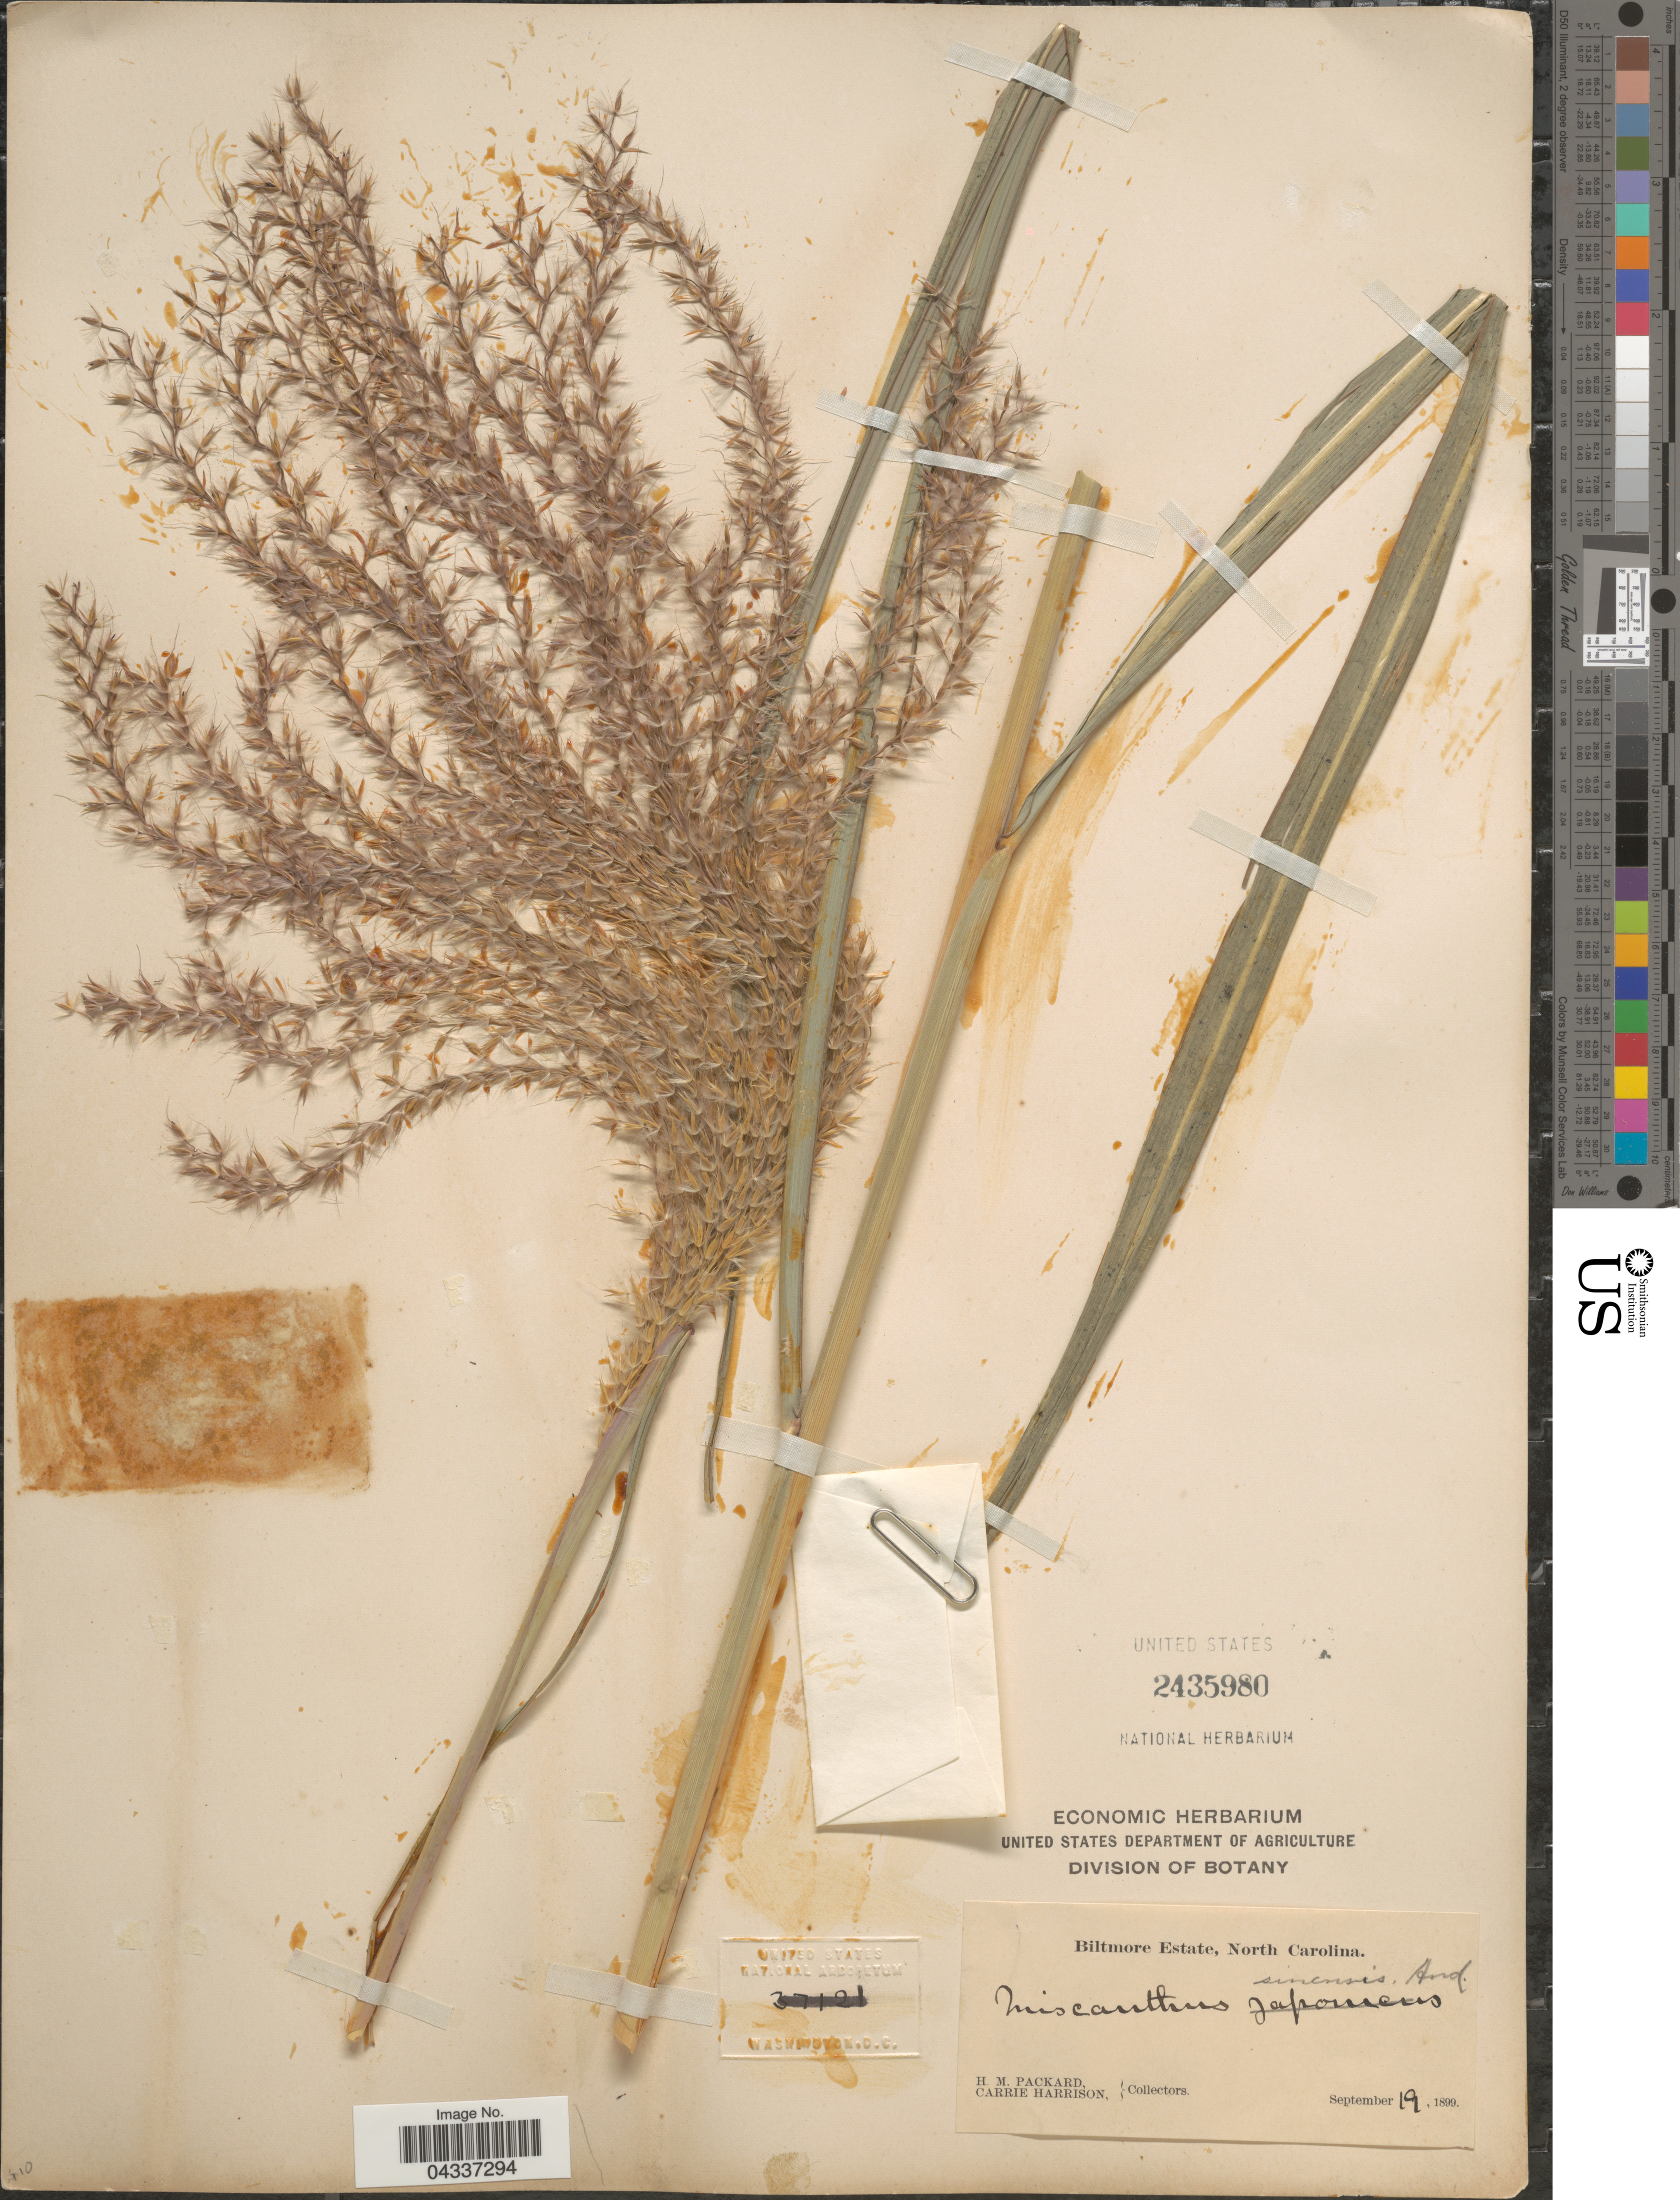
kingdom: Plantae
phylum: Tracheophyta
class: Liliopsida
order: Poales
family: Poaceae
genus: Miscanthus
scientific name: Miscanthus sinensis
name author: Andersson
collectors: H. Packard & C. Harrison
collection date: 1899-09-19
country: United States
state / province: North Carolina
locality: Biltmore Estate.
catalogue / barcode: US 2435980